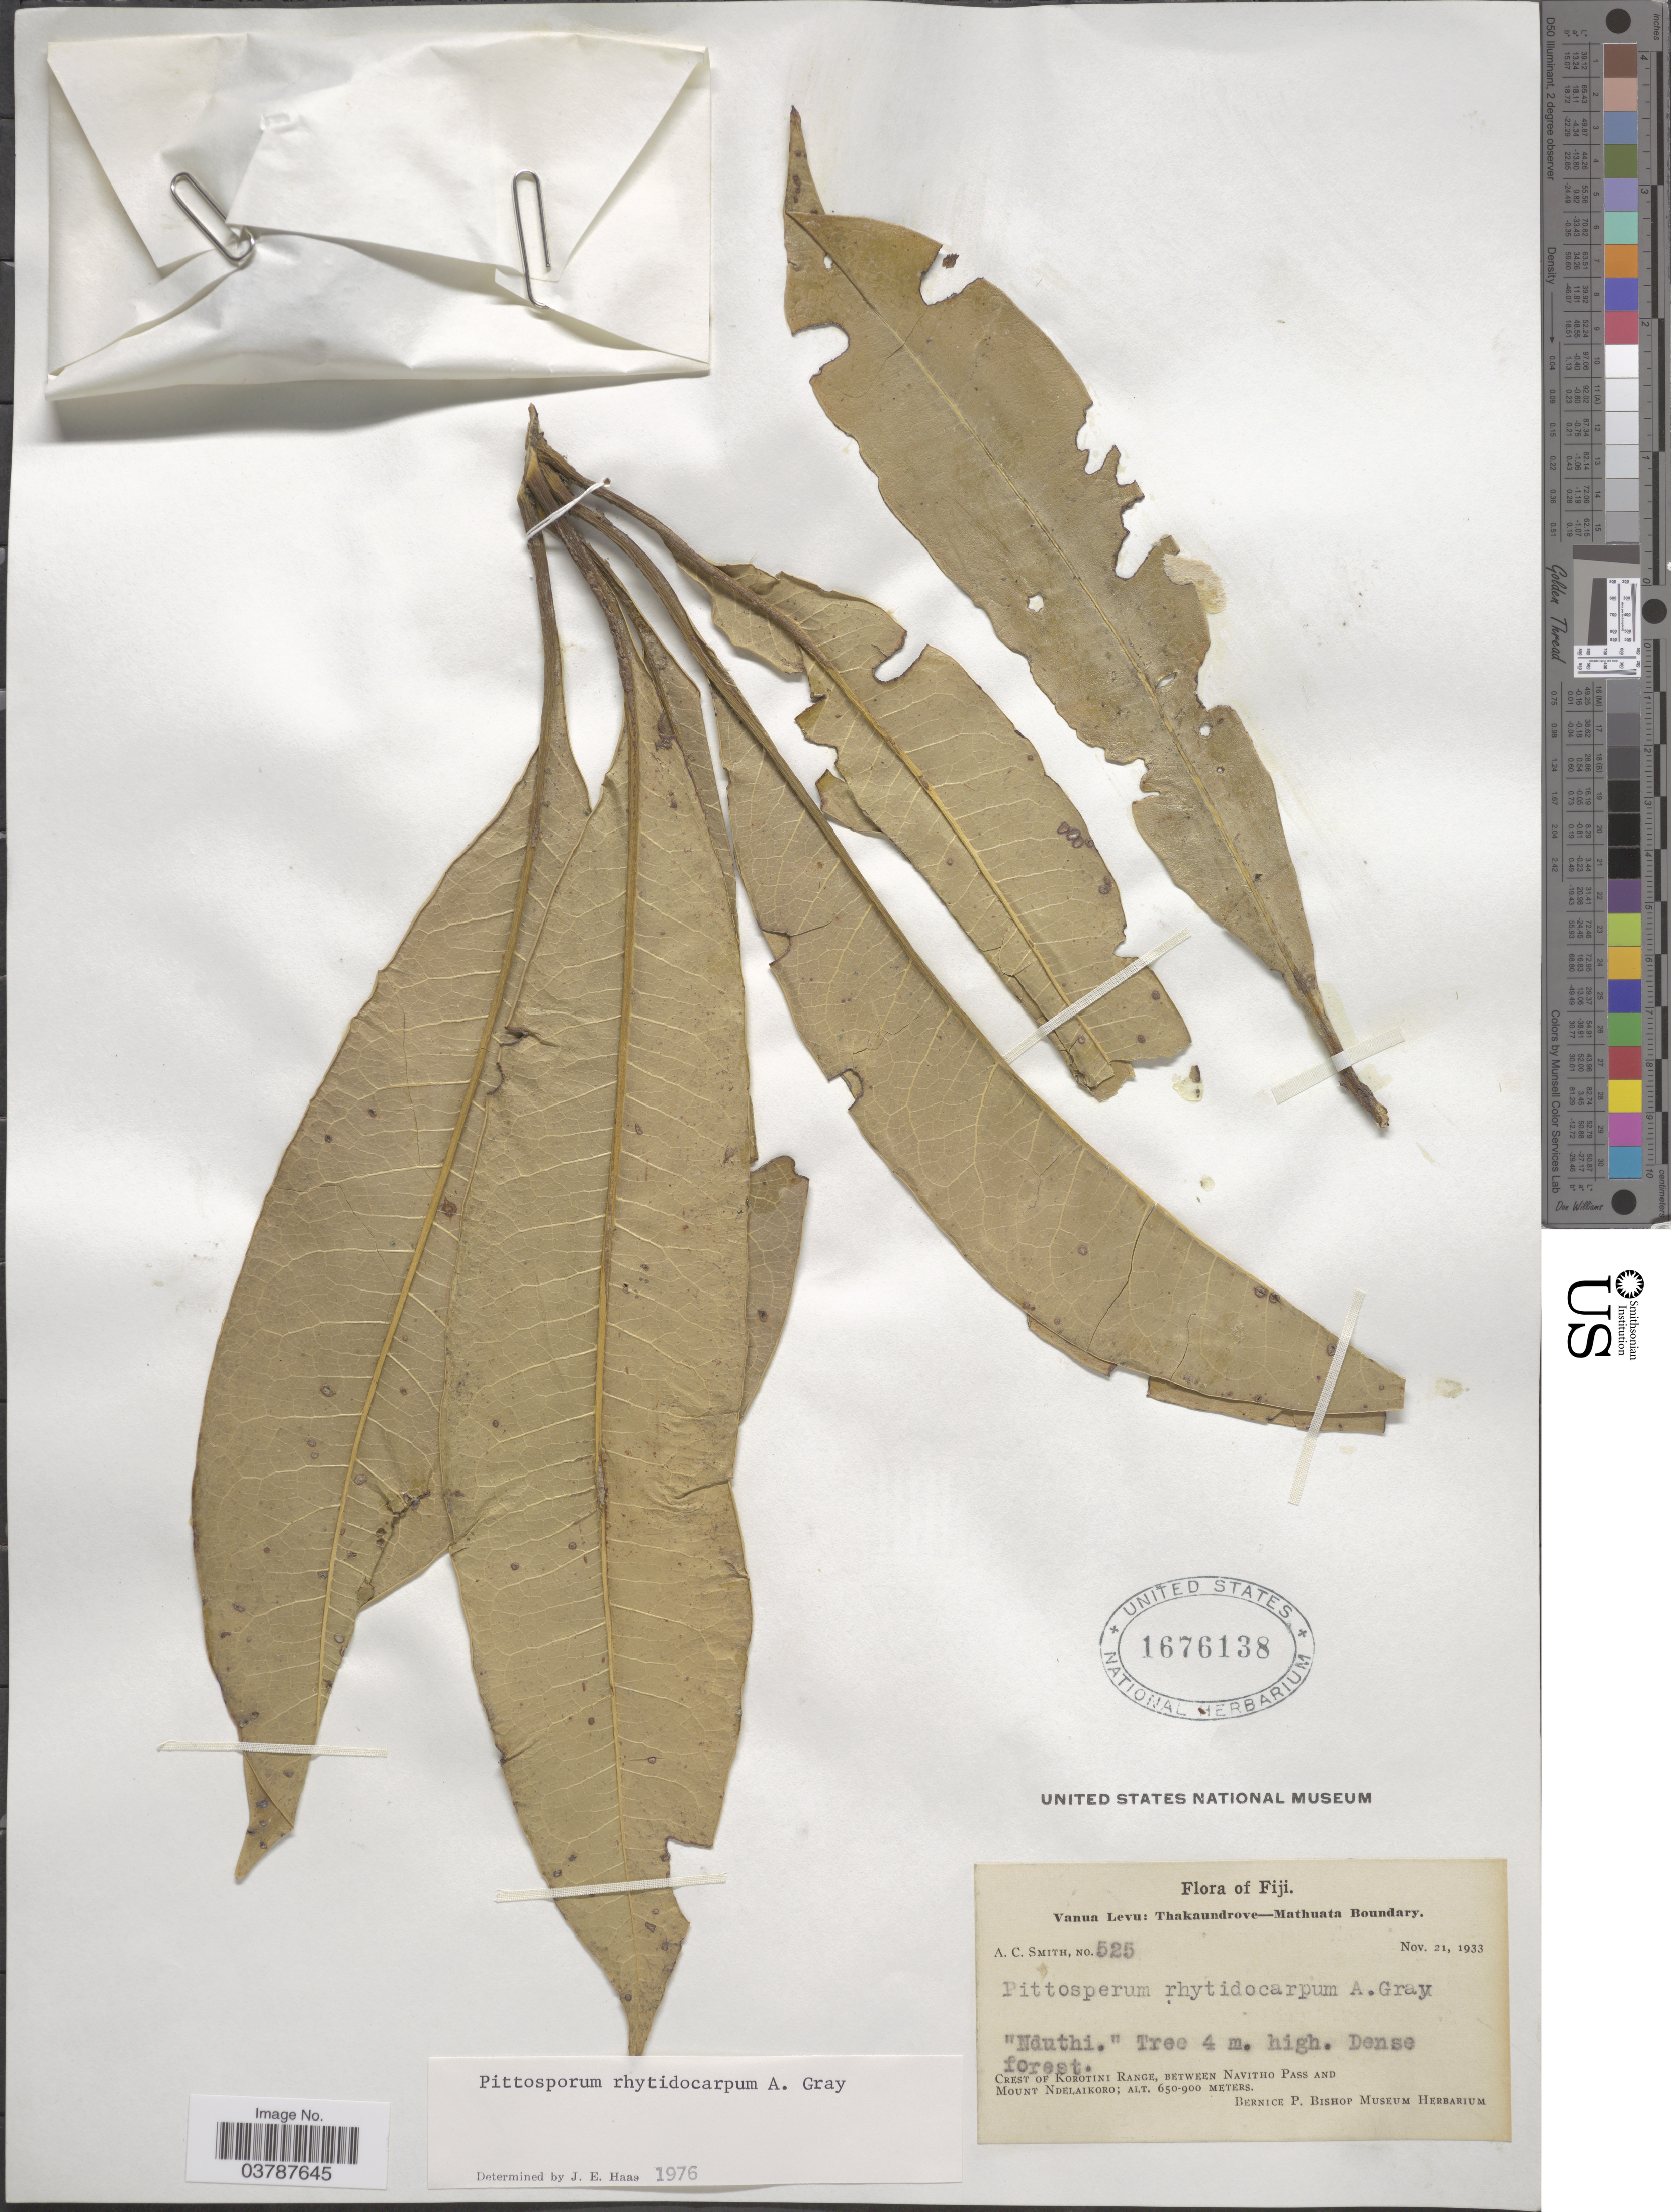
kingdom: Plantae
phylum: Tracheophyta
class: Magnoliopsida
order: Apiales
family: Pittosporaceae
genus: Pittosporum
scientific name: Pittosporum rhytidocarpum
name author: A. Gray in Wilkes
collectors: A. C. Smith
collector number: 525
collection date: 1933-11-21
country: Fiji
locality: Vanua Levu: Thakaundrove - Mathuata Boundary. Crest of Korotini Range, Between Navitho Pass and Mount Ndelaikoro.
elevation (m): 650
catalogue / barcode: US 1676138